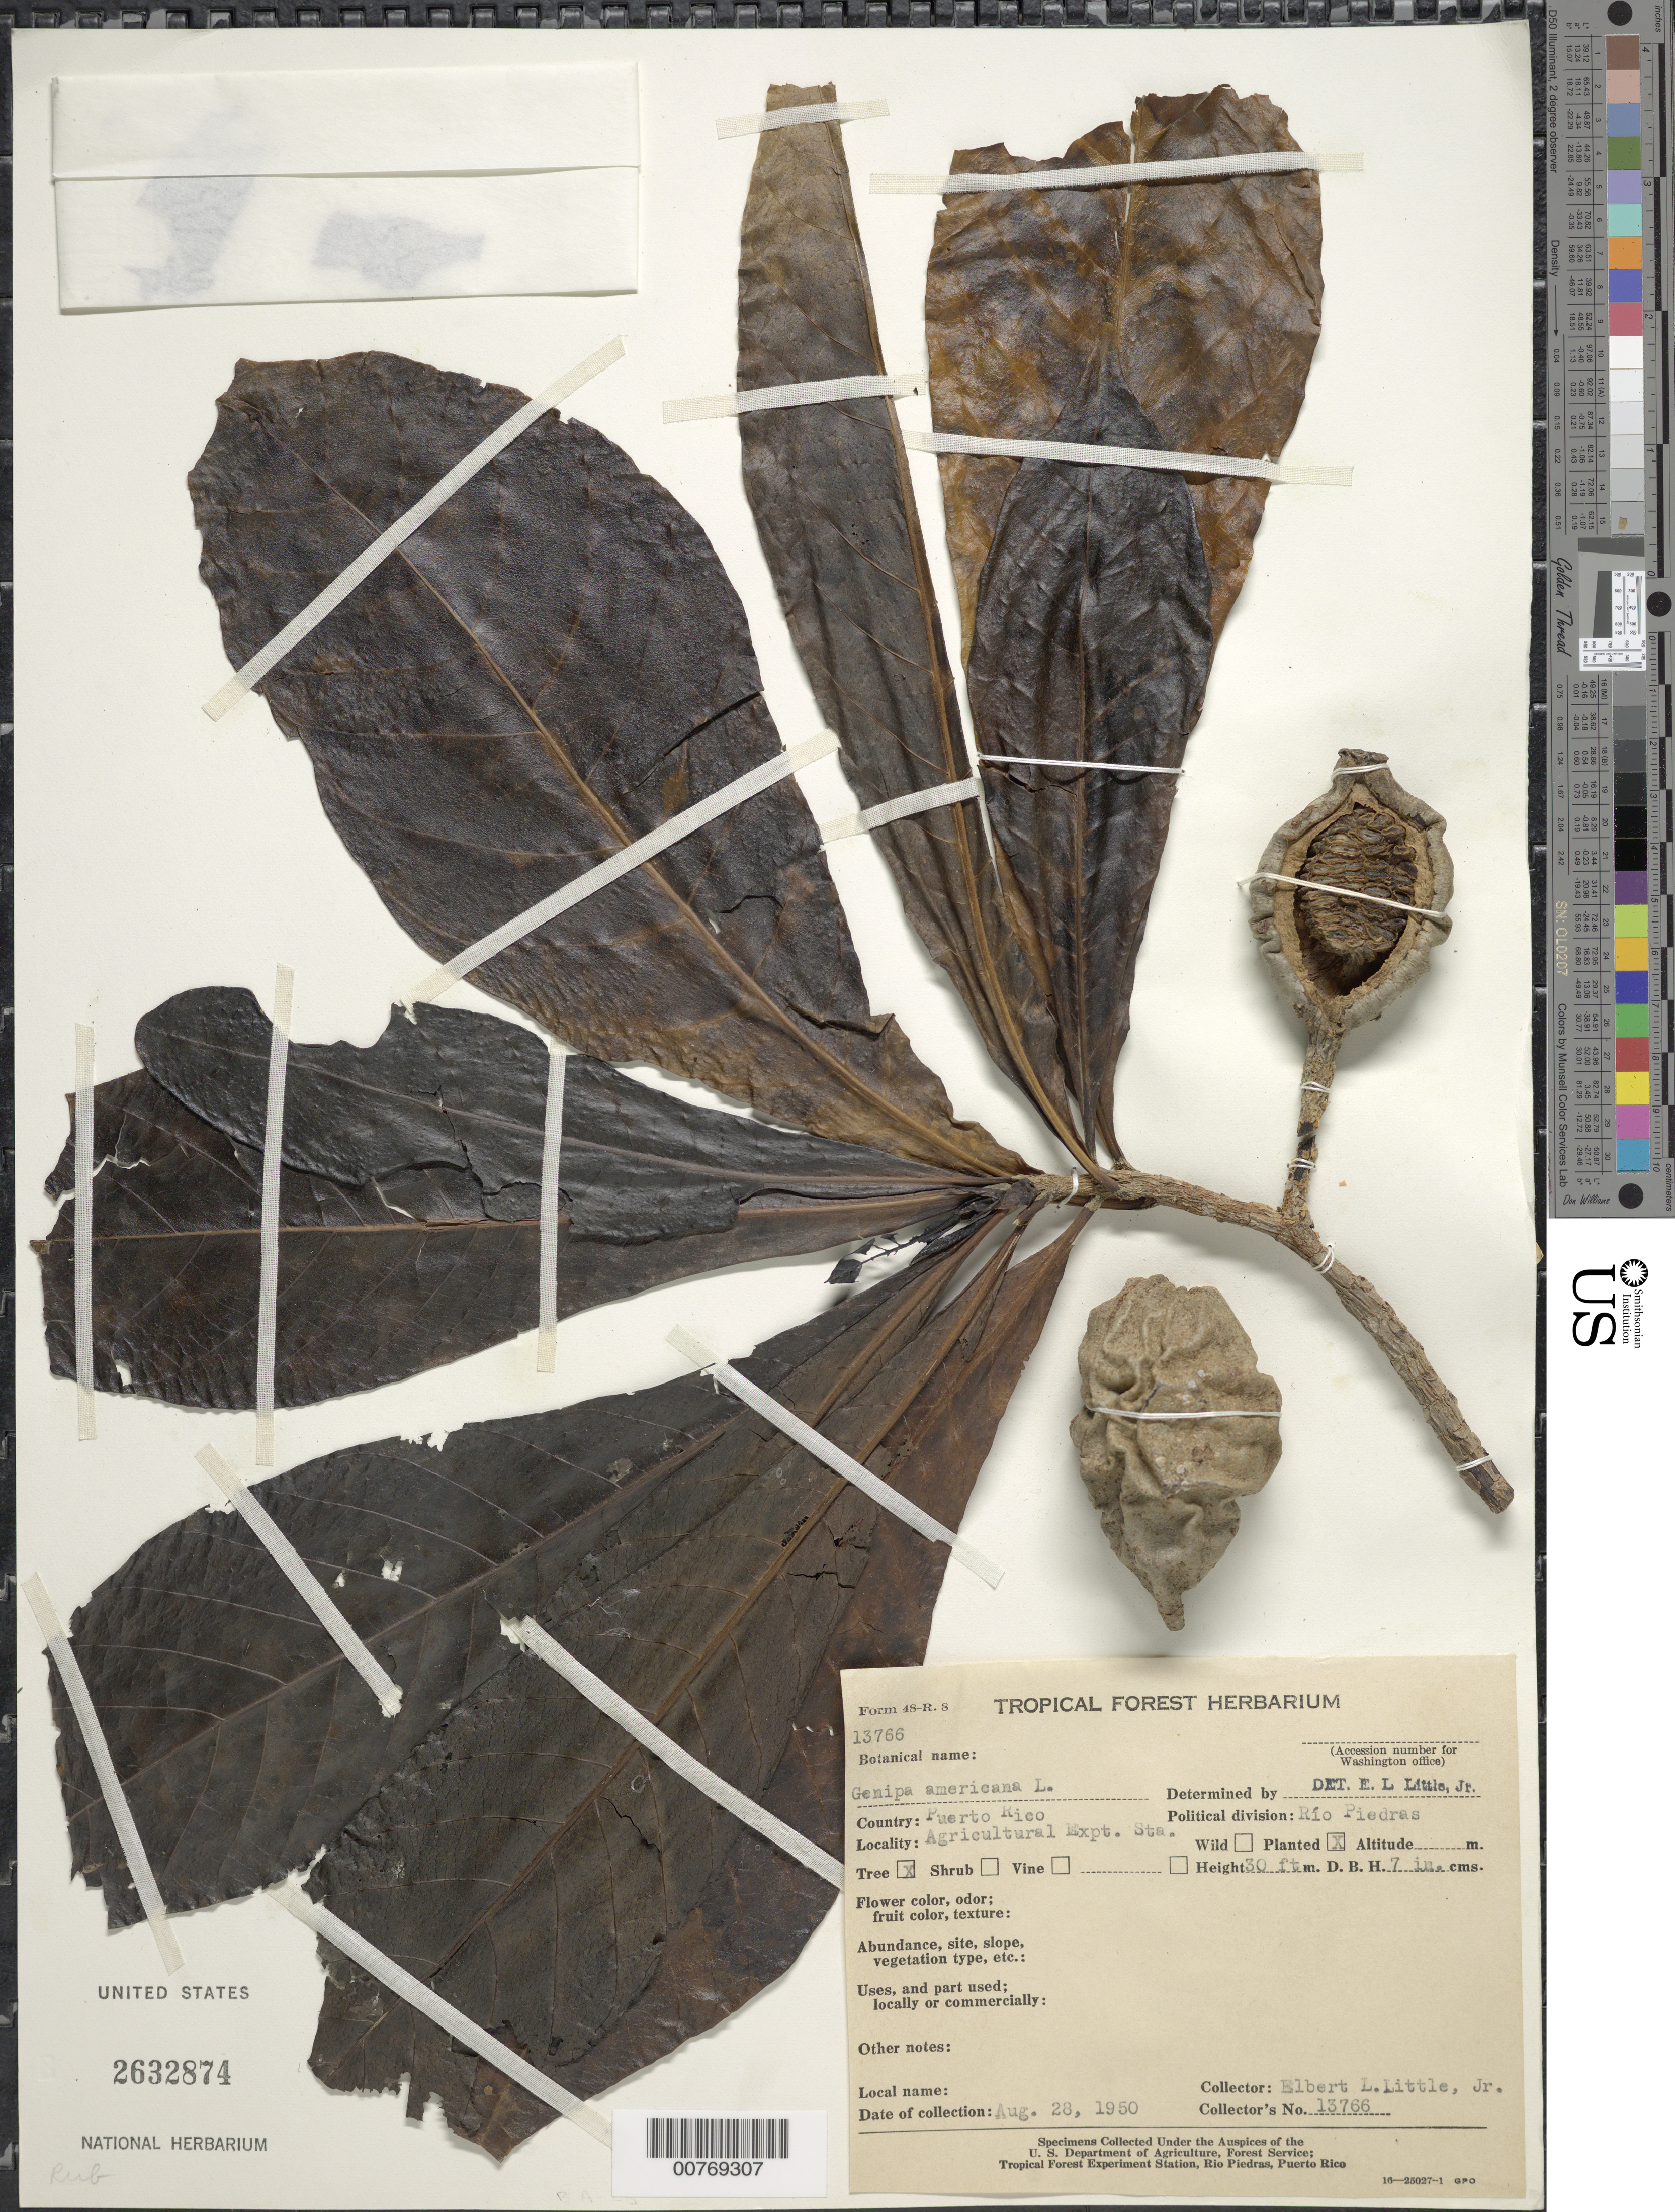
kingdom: Plantae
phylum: Tracheophyta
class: Magnoliopsida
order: Gentianales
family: Rubiaceae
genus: Genipa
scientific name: Genipa americana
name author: L.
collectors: E. L. Little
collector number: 13766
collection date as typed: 28 Aug 1950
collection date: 1950-08-28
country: Puerto Rico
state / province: San Juan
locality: Agricultural Experimental Station; Río Piedras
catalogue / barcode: US 2632874